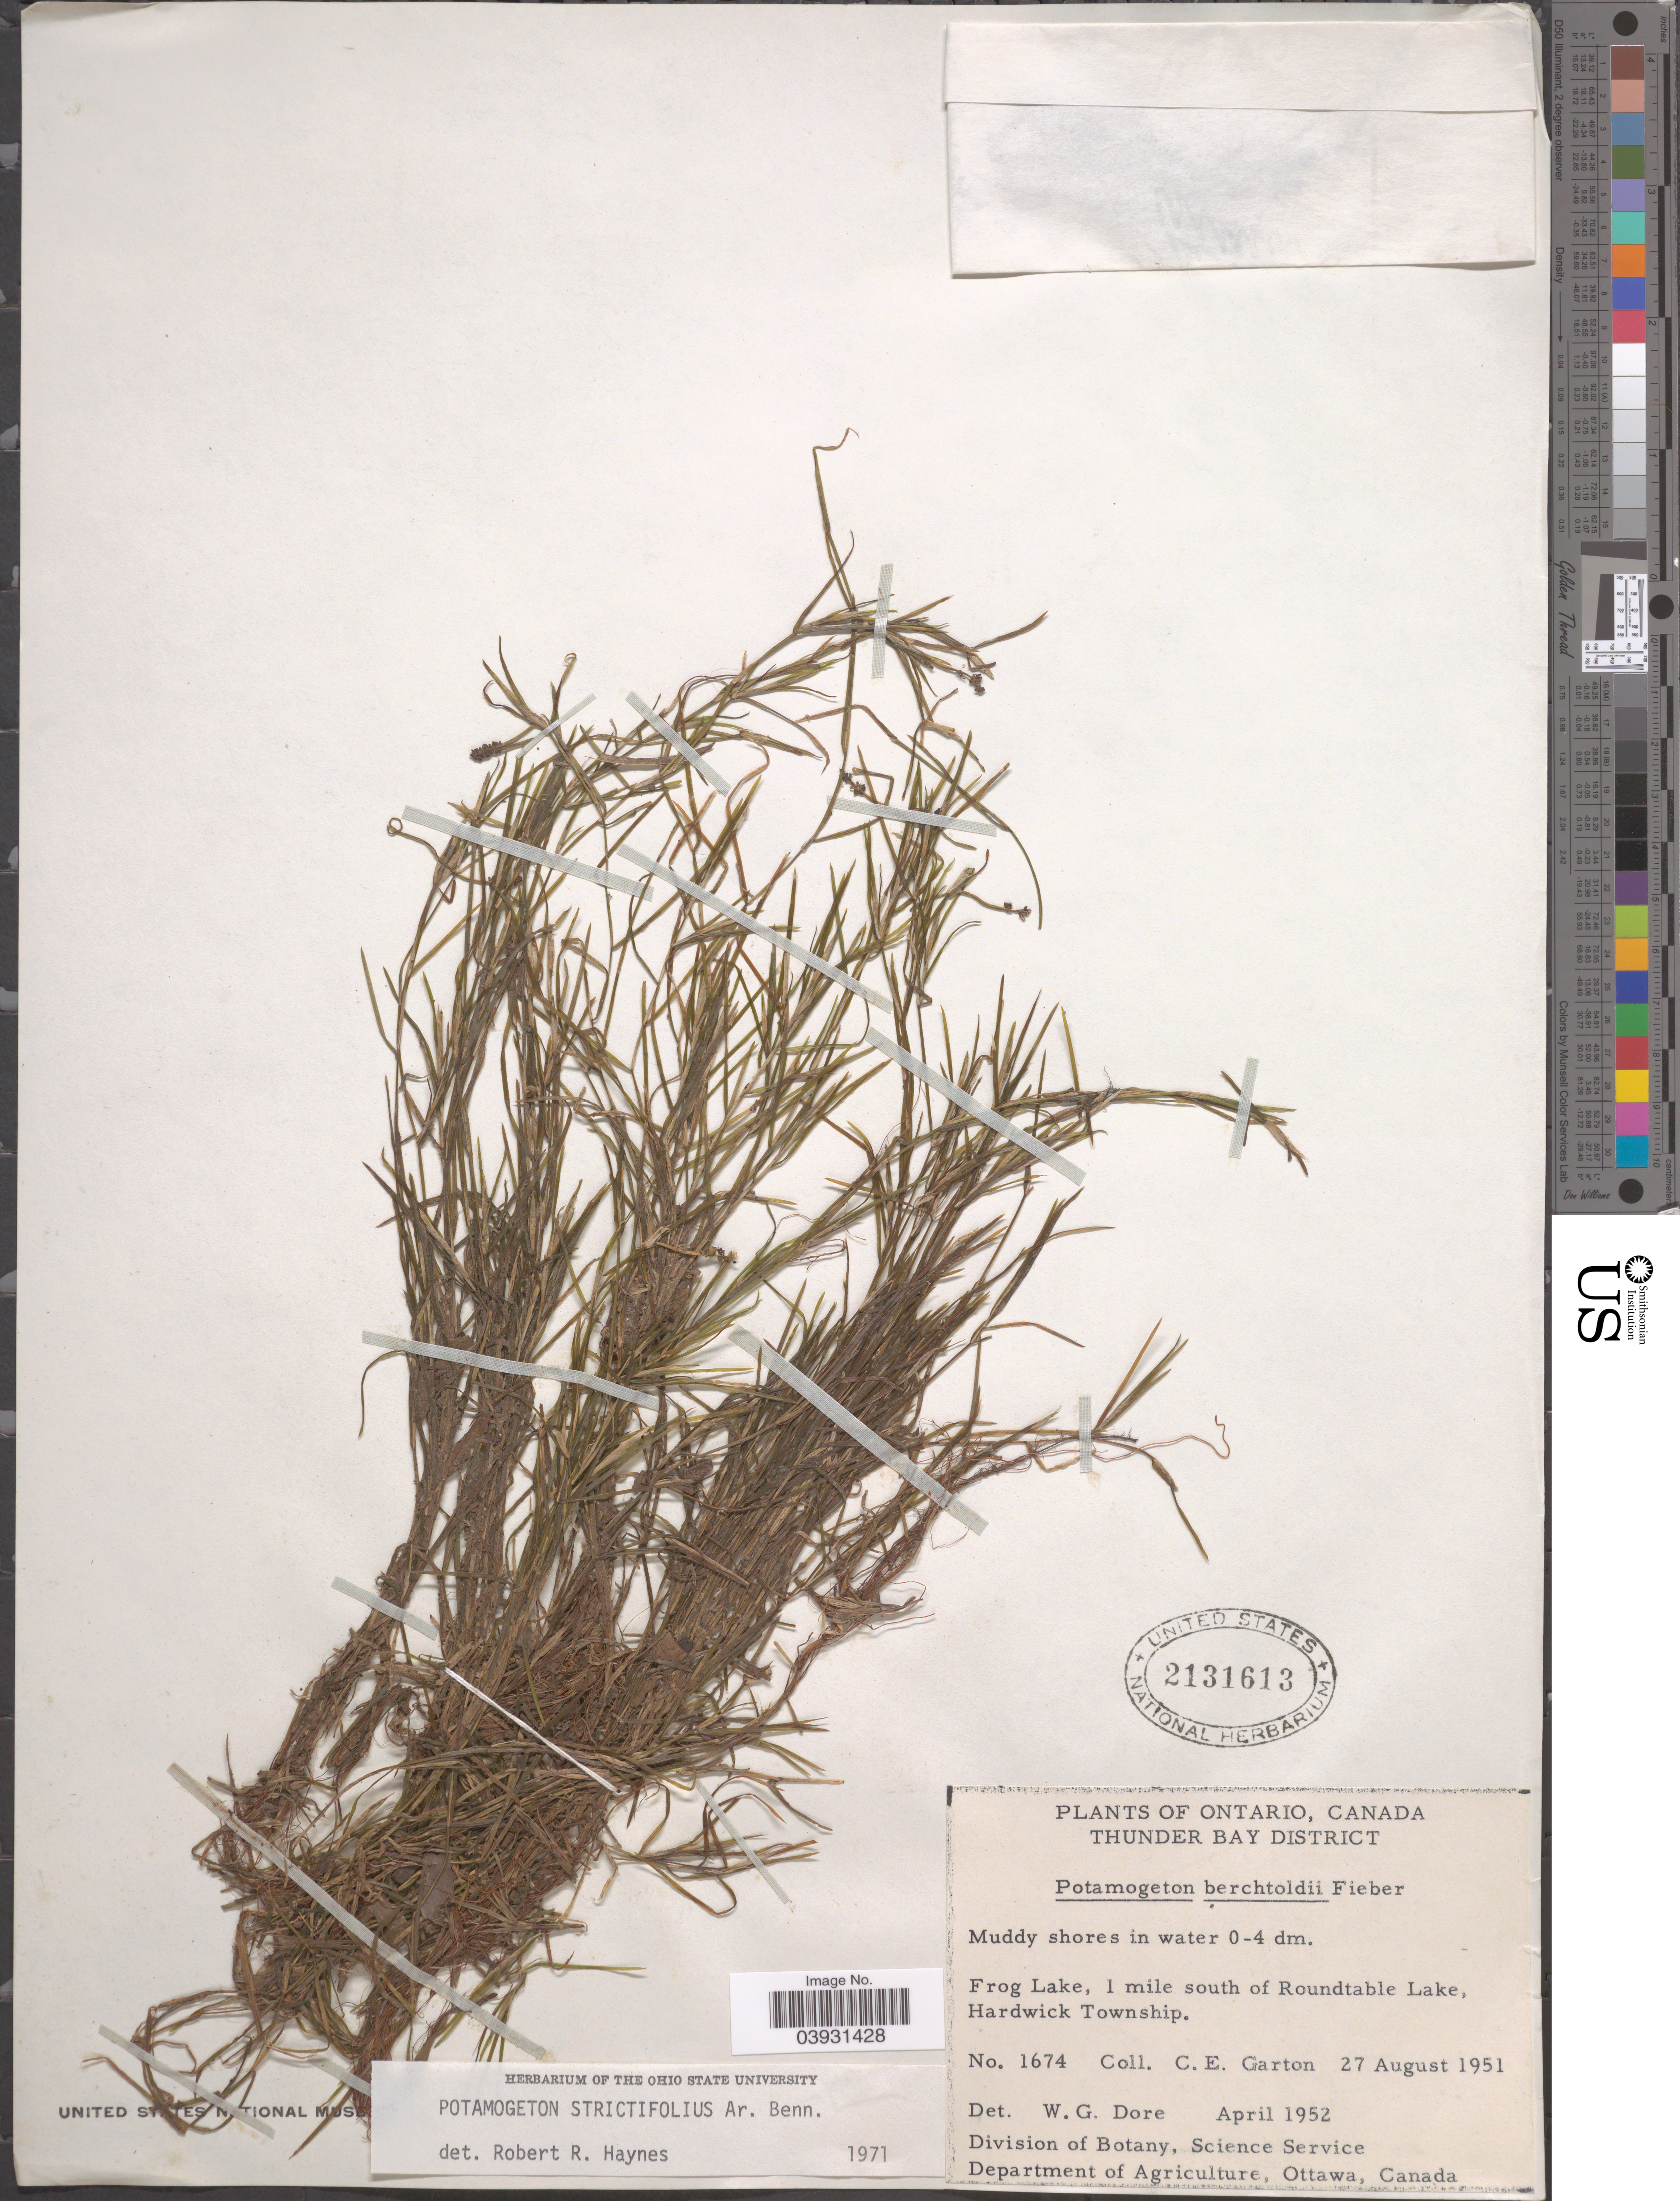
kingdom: Plantae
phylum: Tracheophyta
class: Liliopsida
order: Alismatales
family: Potamogetonaceae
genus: Potamogeton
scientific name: Potamogeton strictifolius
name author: A. Benn.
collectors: C. E. Garton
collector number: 1674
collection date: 1951-08-27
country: Canada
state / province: Ontario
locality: Thunder Bay District. Frog Lake, 1 mile south of Roundtable Lake, Hardwick Township.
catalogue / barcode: US 2131613